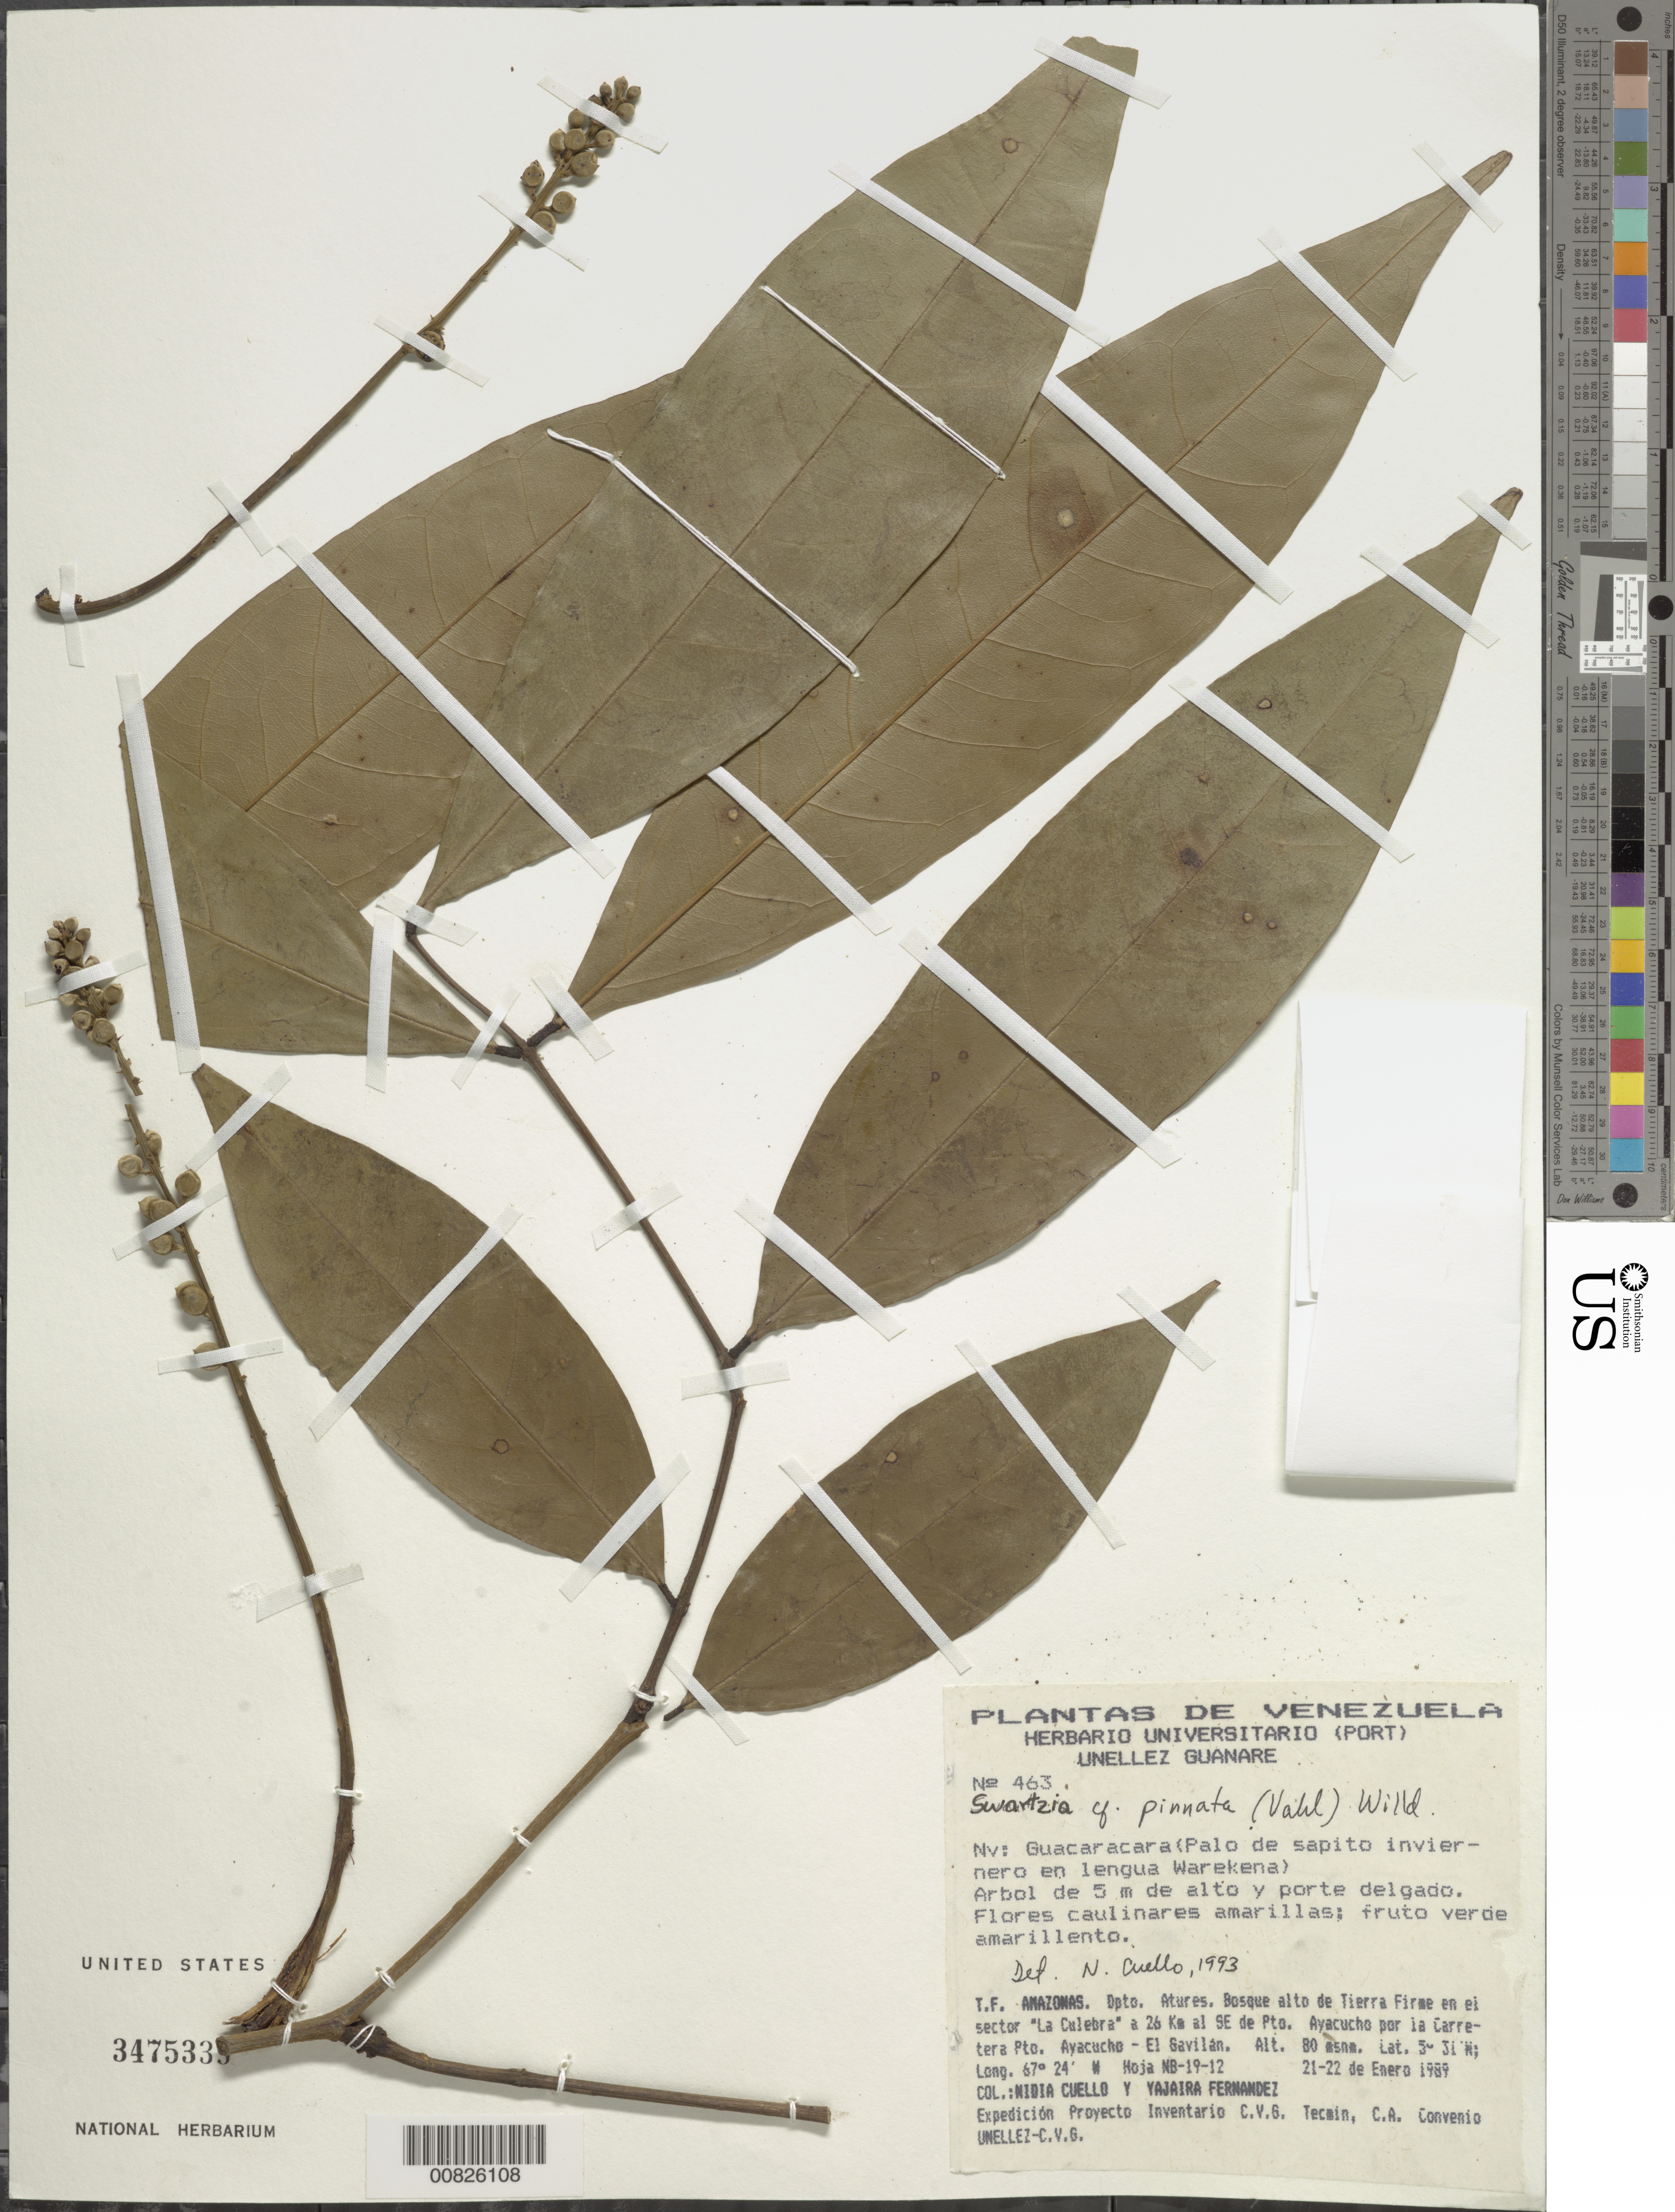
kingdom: Plantae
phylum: Tracheophyta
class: Magnoliopsida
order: Fabales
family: Fabaceae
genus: Swartzia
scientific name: Swartzia pinnata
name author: (Vahl) Willd.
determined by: Cuello, Nidia L.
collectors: N. L. Cuello & Y. Fernandez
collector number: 463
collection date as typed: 21-Jan-89 to 22-Jan-89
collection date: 1989-01-21/1989-01-22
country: Venezuela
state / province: Amazonas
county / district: Atures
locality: Sector "La Culebra" a 26 km SE Pto. Ayacucho por la carretera Pto Ayacucho - El Gavilan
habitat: Bosque alto de tierra firme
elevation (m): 80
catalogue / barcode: US 3475339